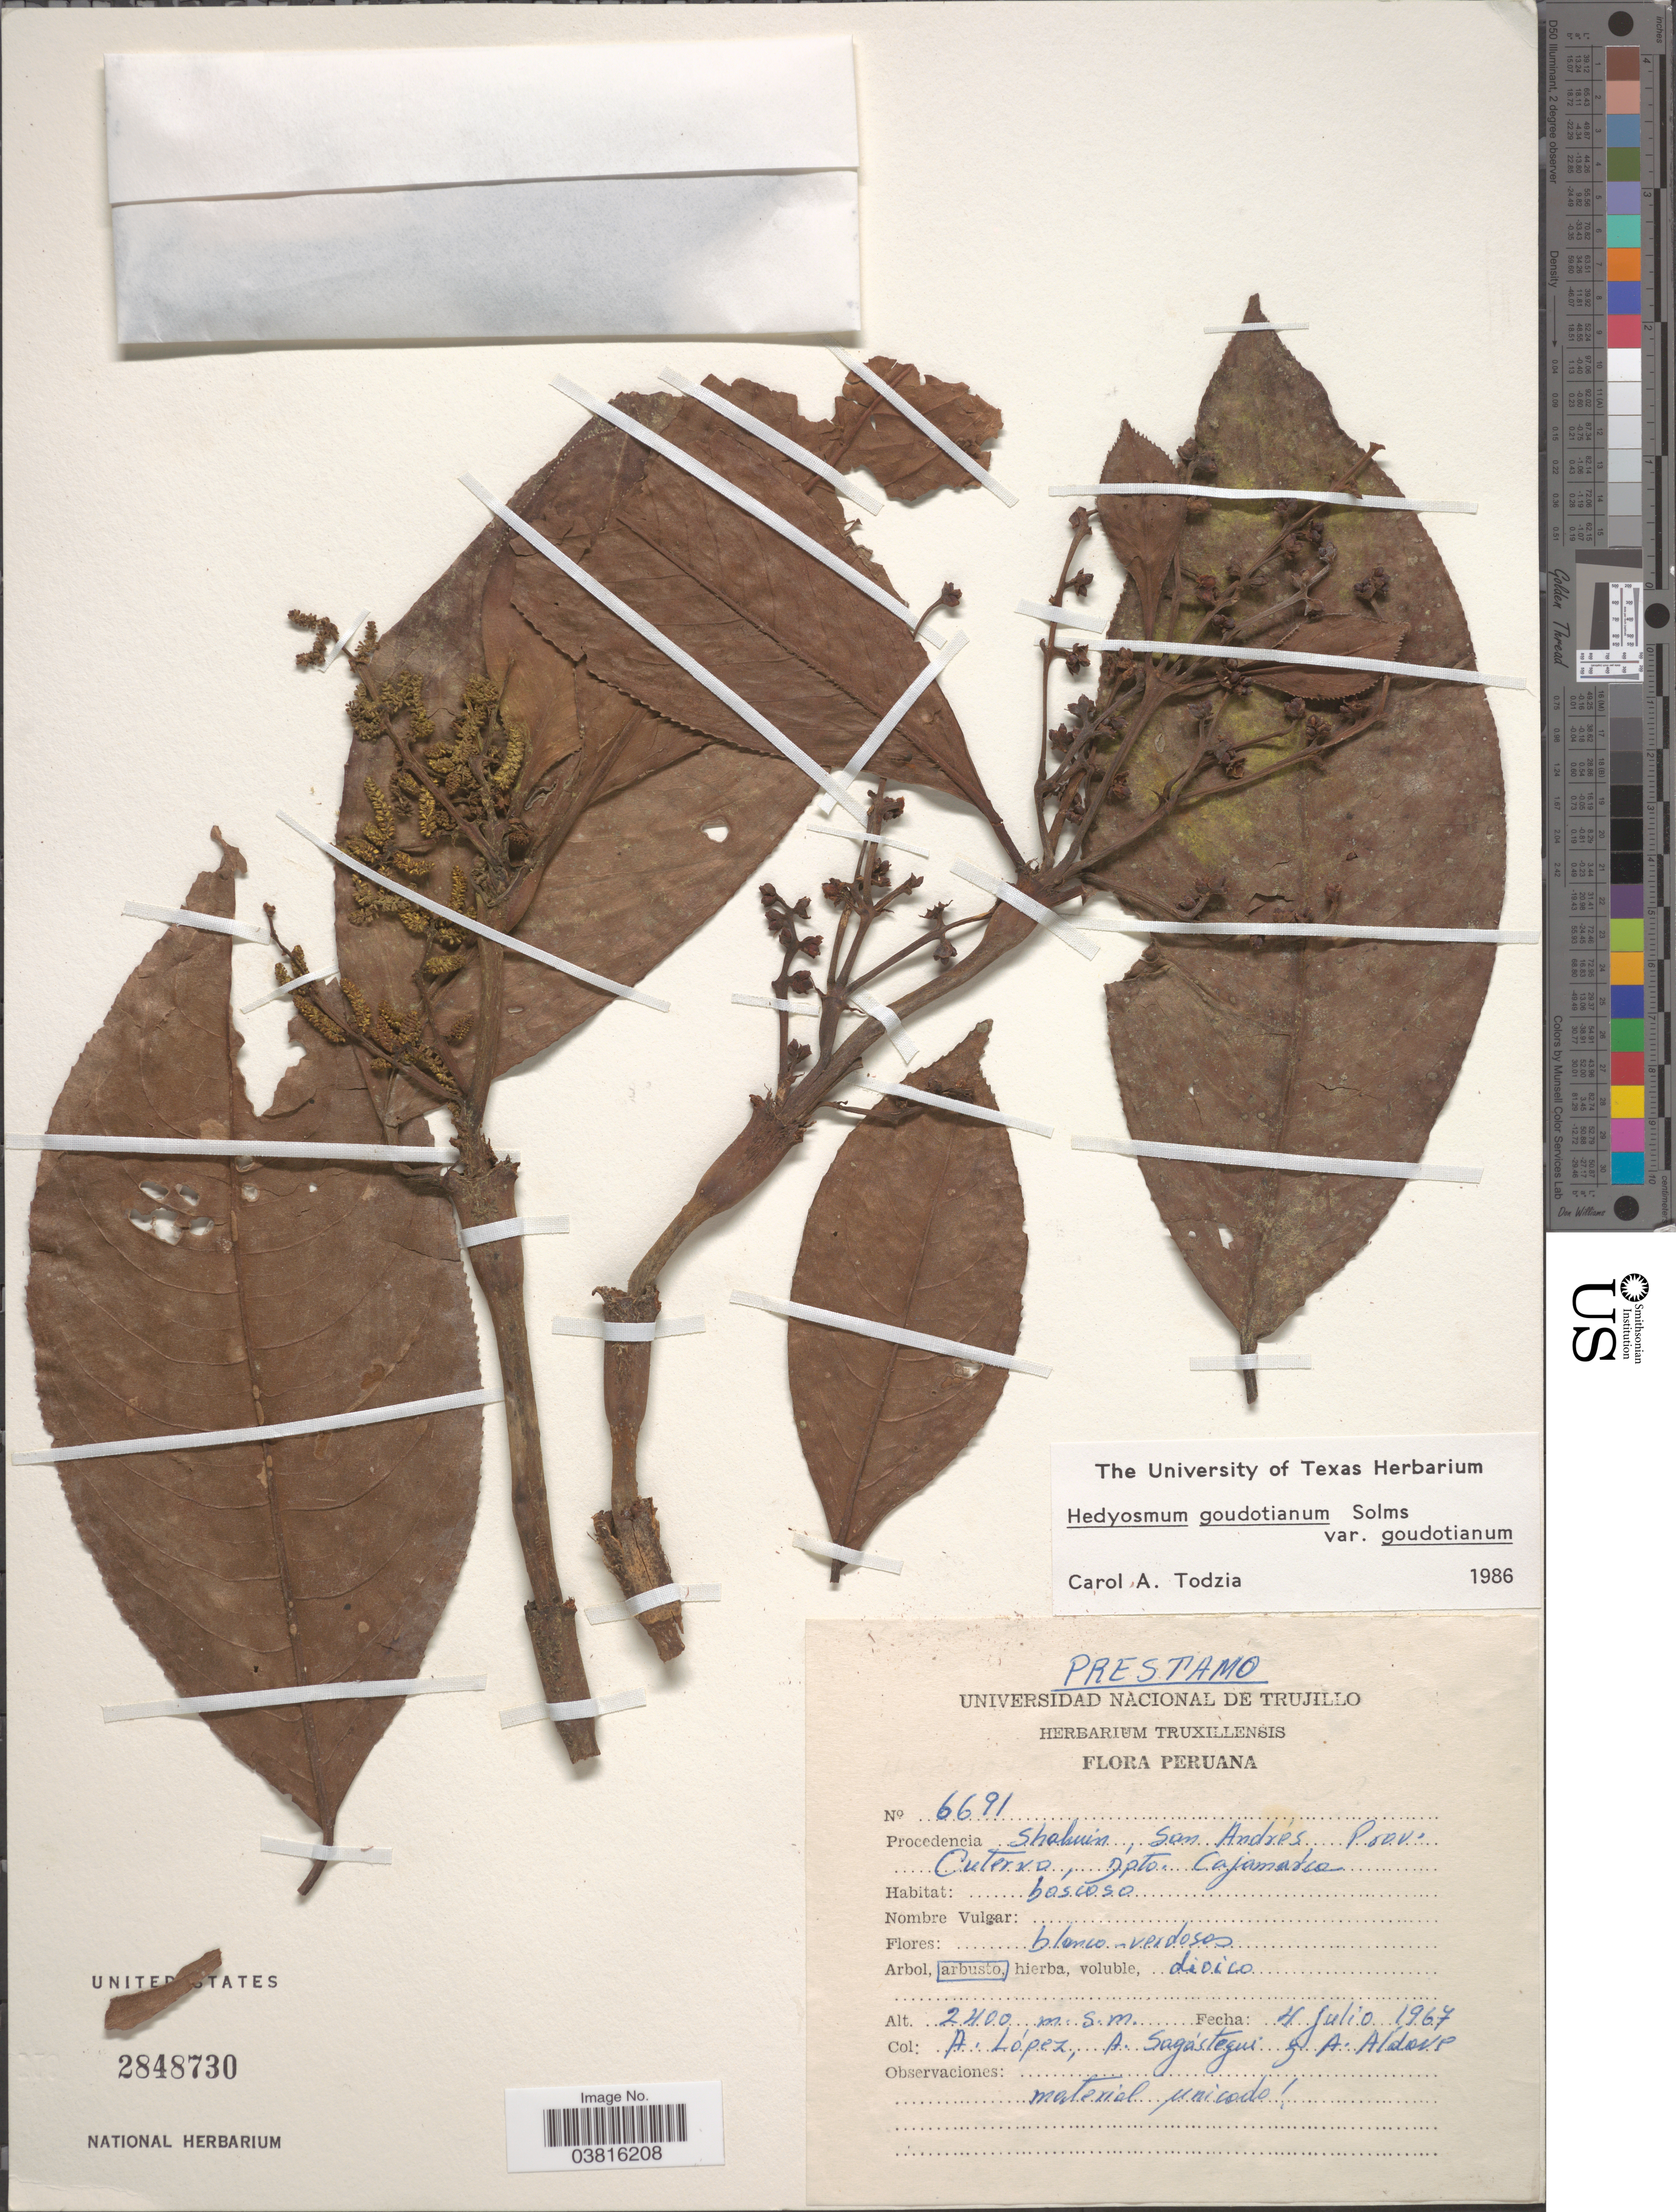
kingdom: Plantae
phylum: Tracheophyta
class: Magnoliopsida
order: Chloranthales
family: Chloranthaceae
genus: Hedyosmum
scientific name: Hedyosmum goudotianum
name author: Solms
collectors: A. Lopez, A. Sagastegui & A. Aldave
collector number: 6691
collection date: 1967-07-04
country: Peru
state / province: Cajamarca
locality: Shahuin, San Andrés, Prov. Cutervo, Dpto. Cajamarca.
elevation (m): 2400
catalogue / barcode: US 2848730